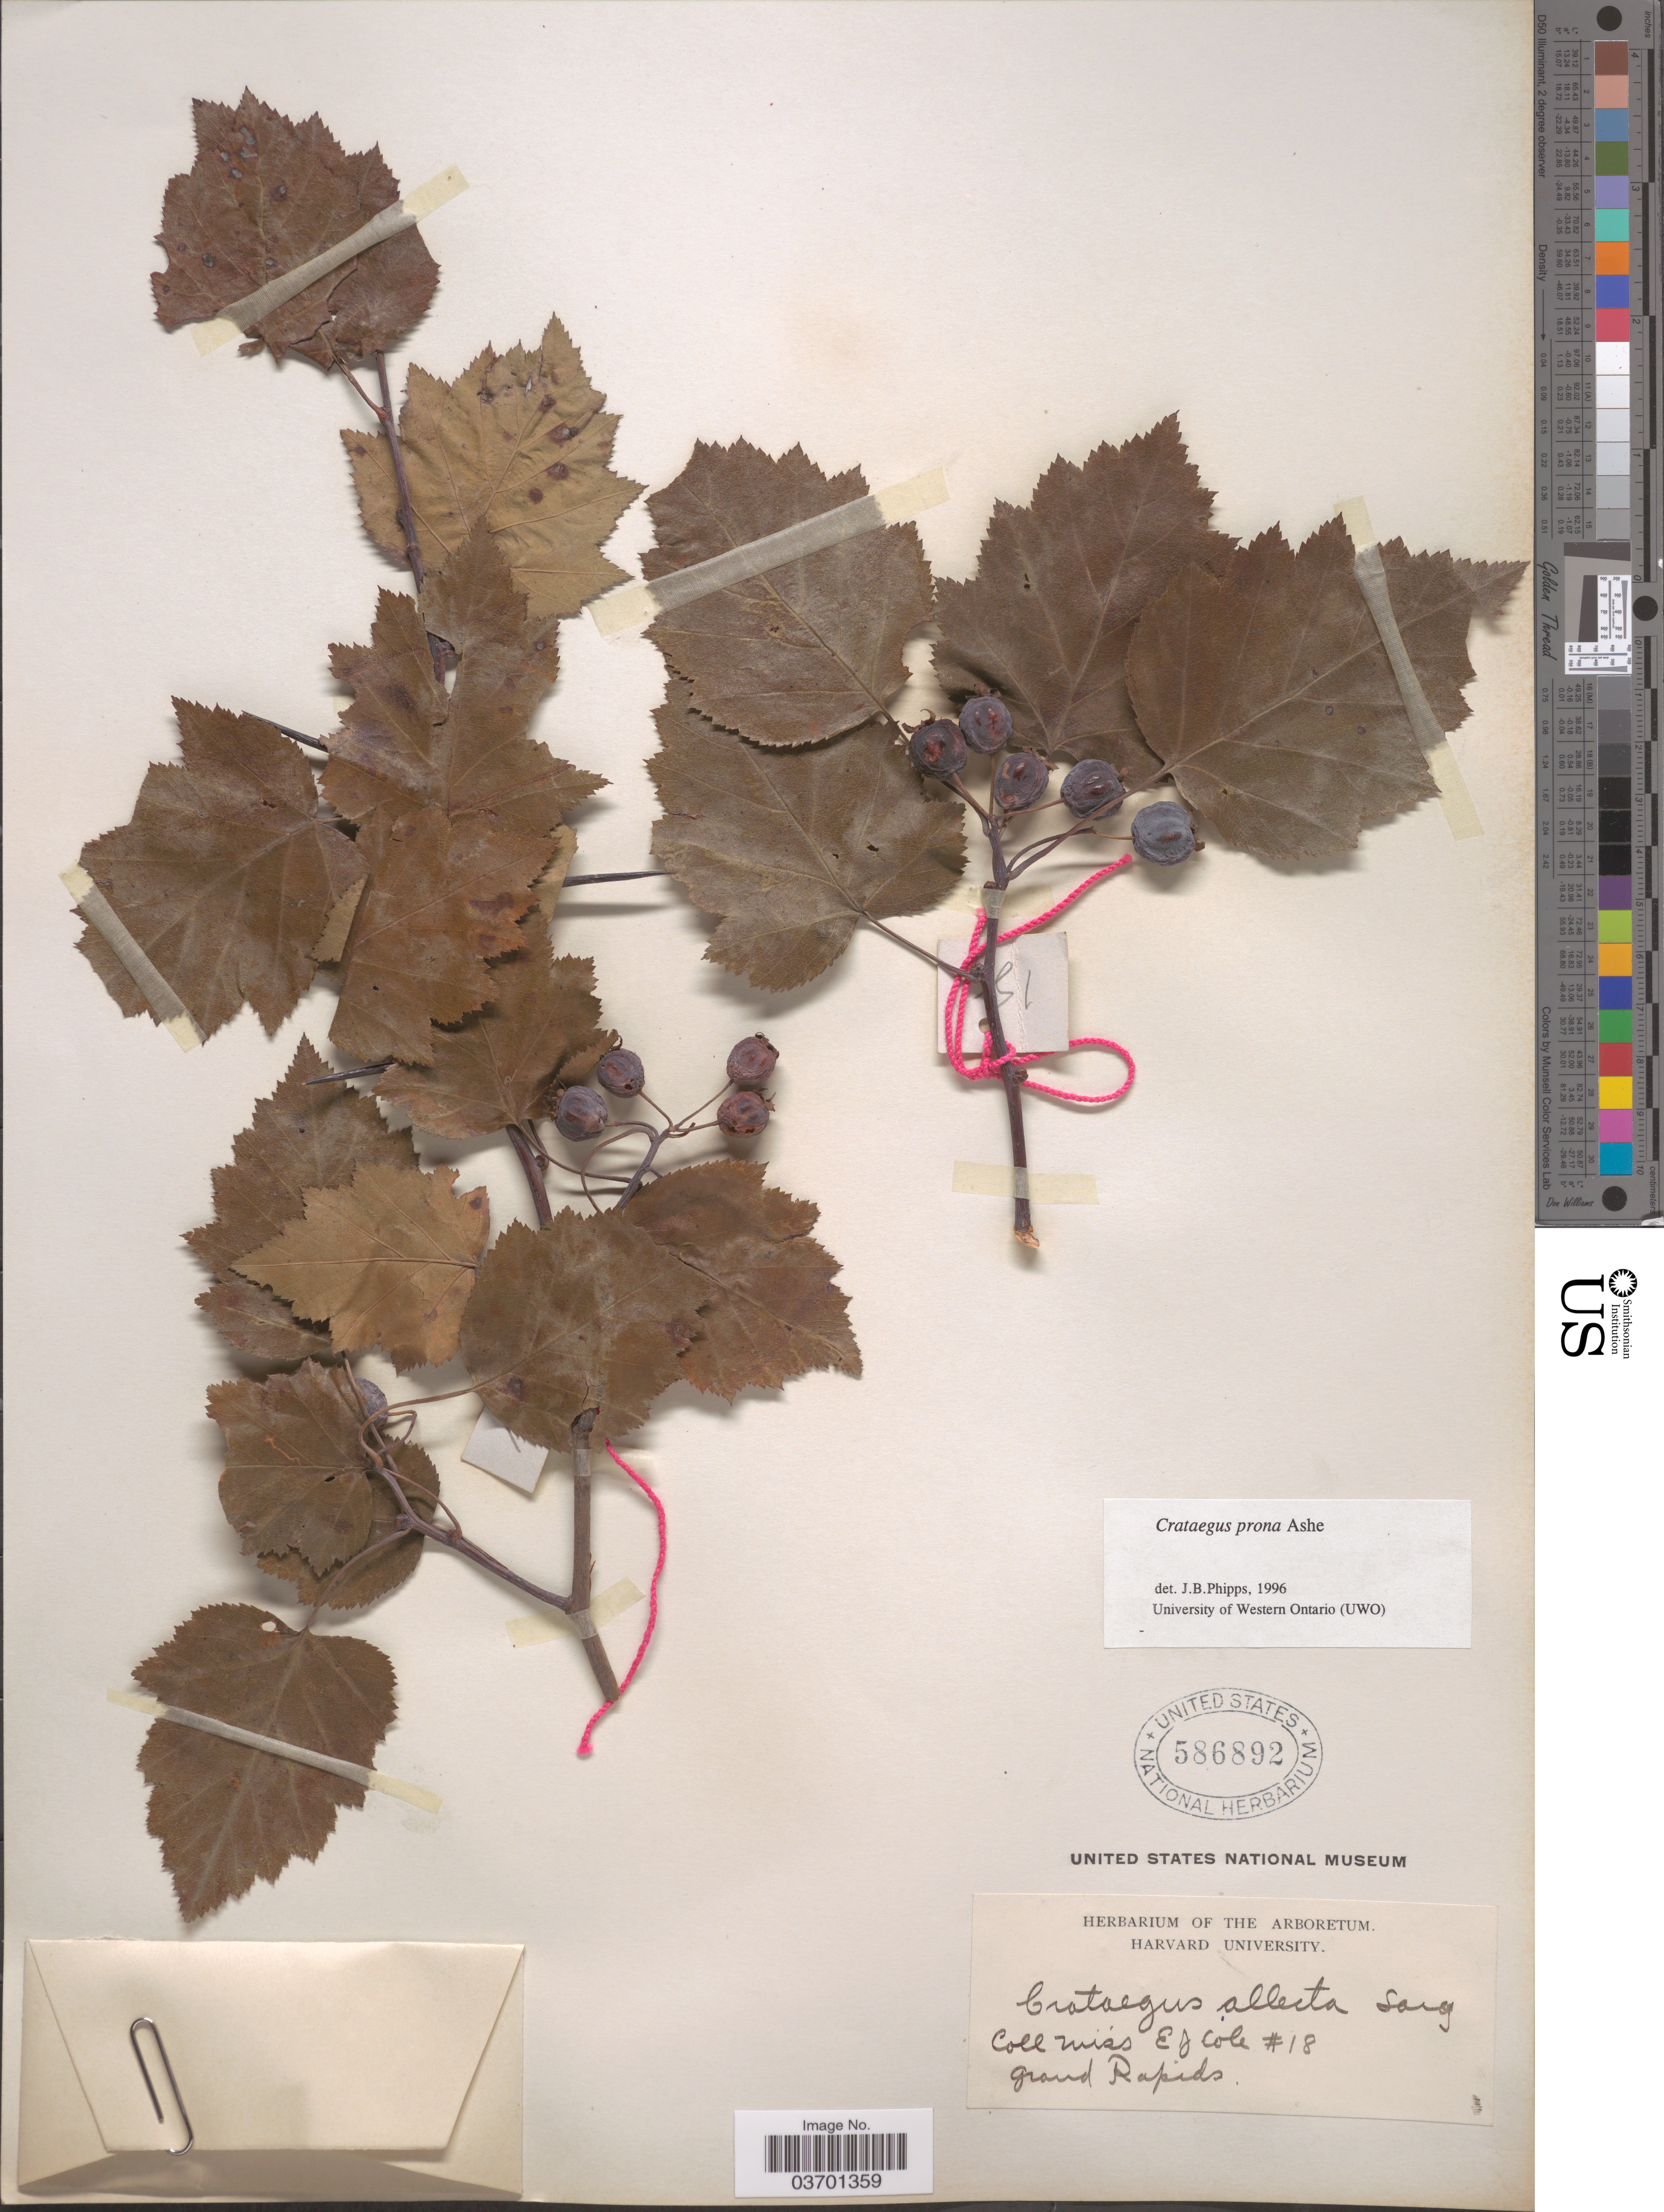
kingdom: Plantae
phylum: Tracheophyta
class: Magnoliopsida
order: Rosales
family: Rosaceae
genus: Crataegus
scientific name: Crataegus prona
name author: Ashe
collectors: E. Cole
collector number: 18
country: United States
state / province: Michigan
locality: Grand Rapids.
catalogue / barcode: US 586892